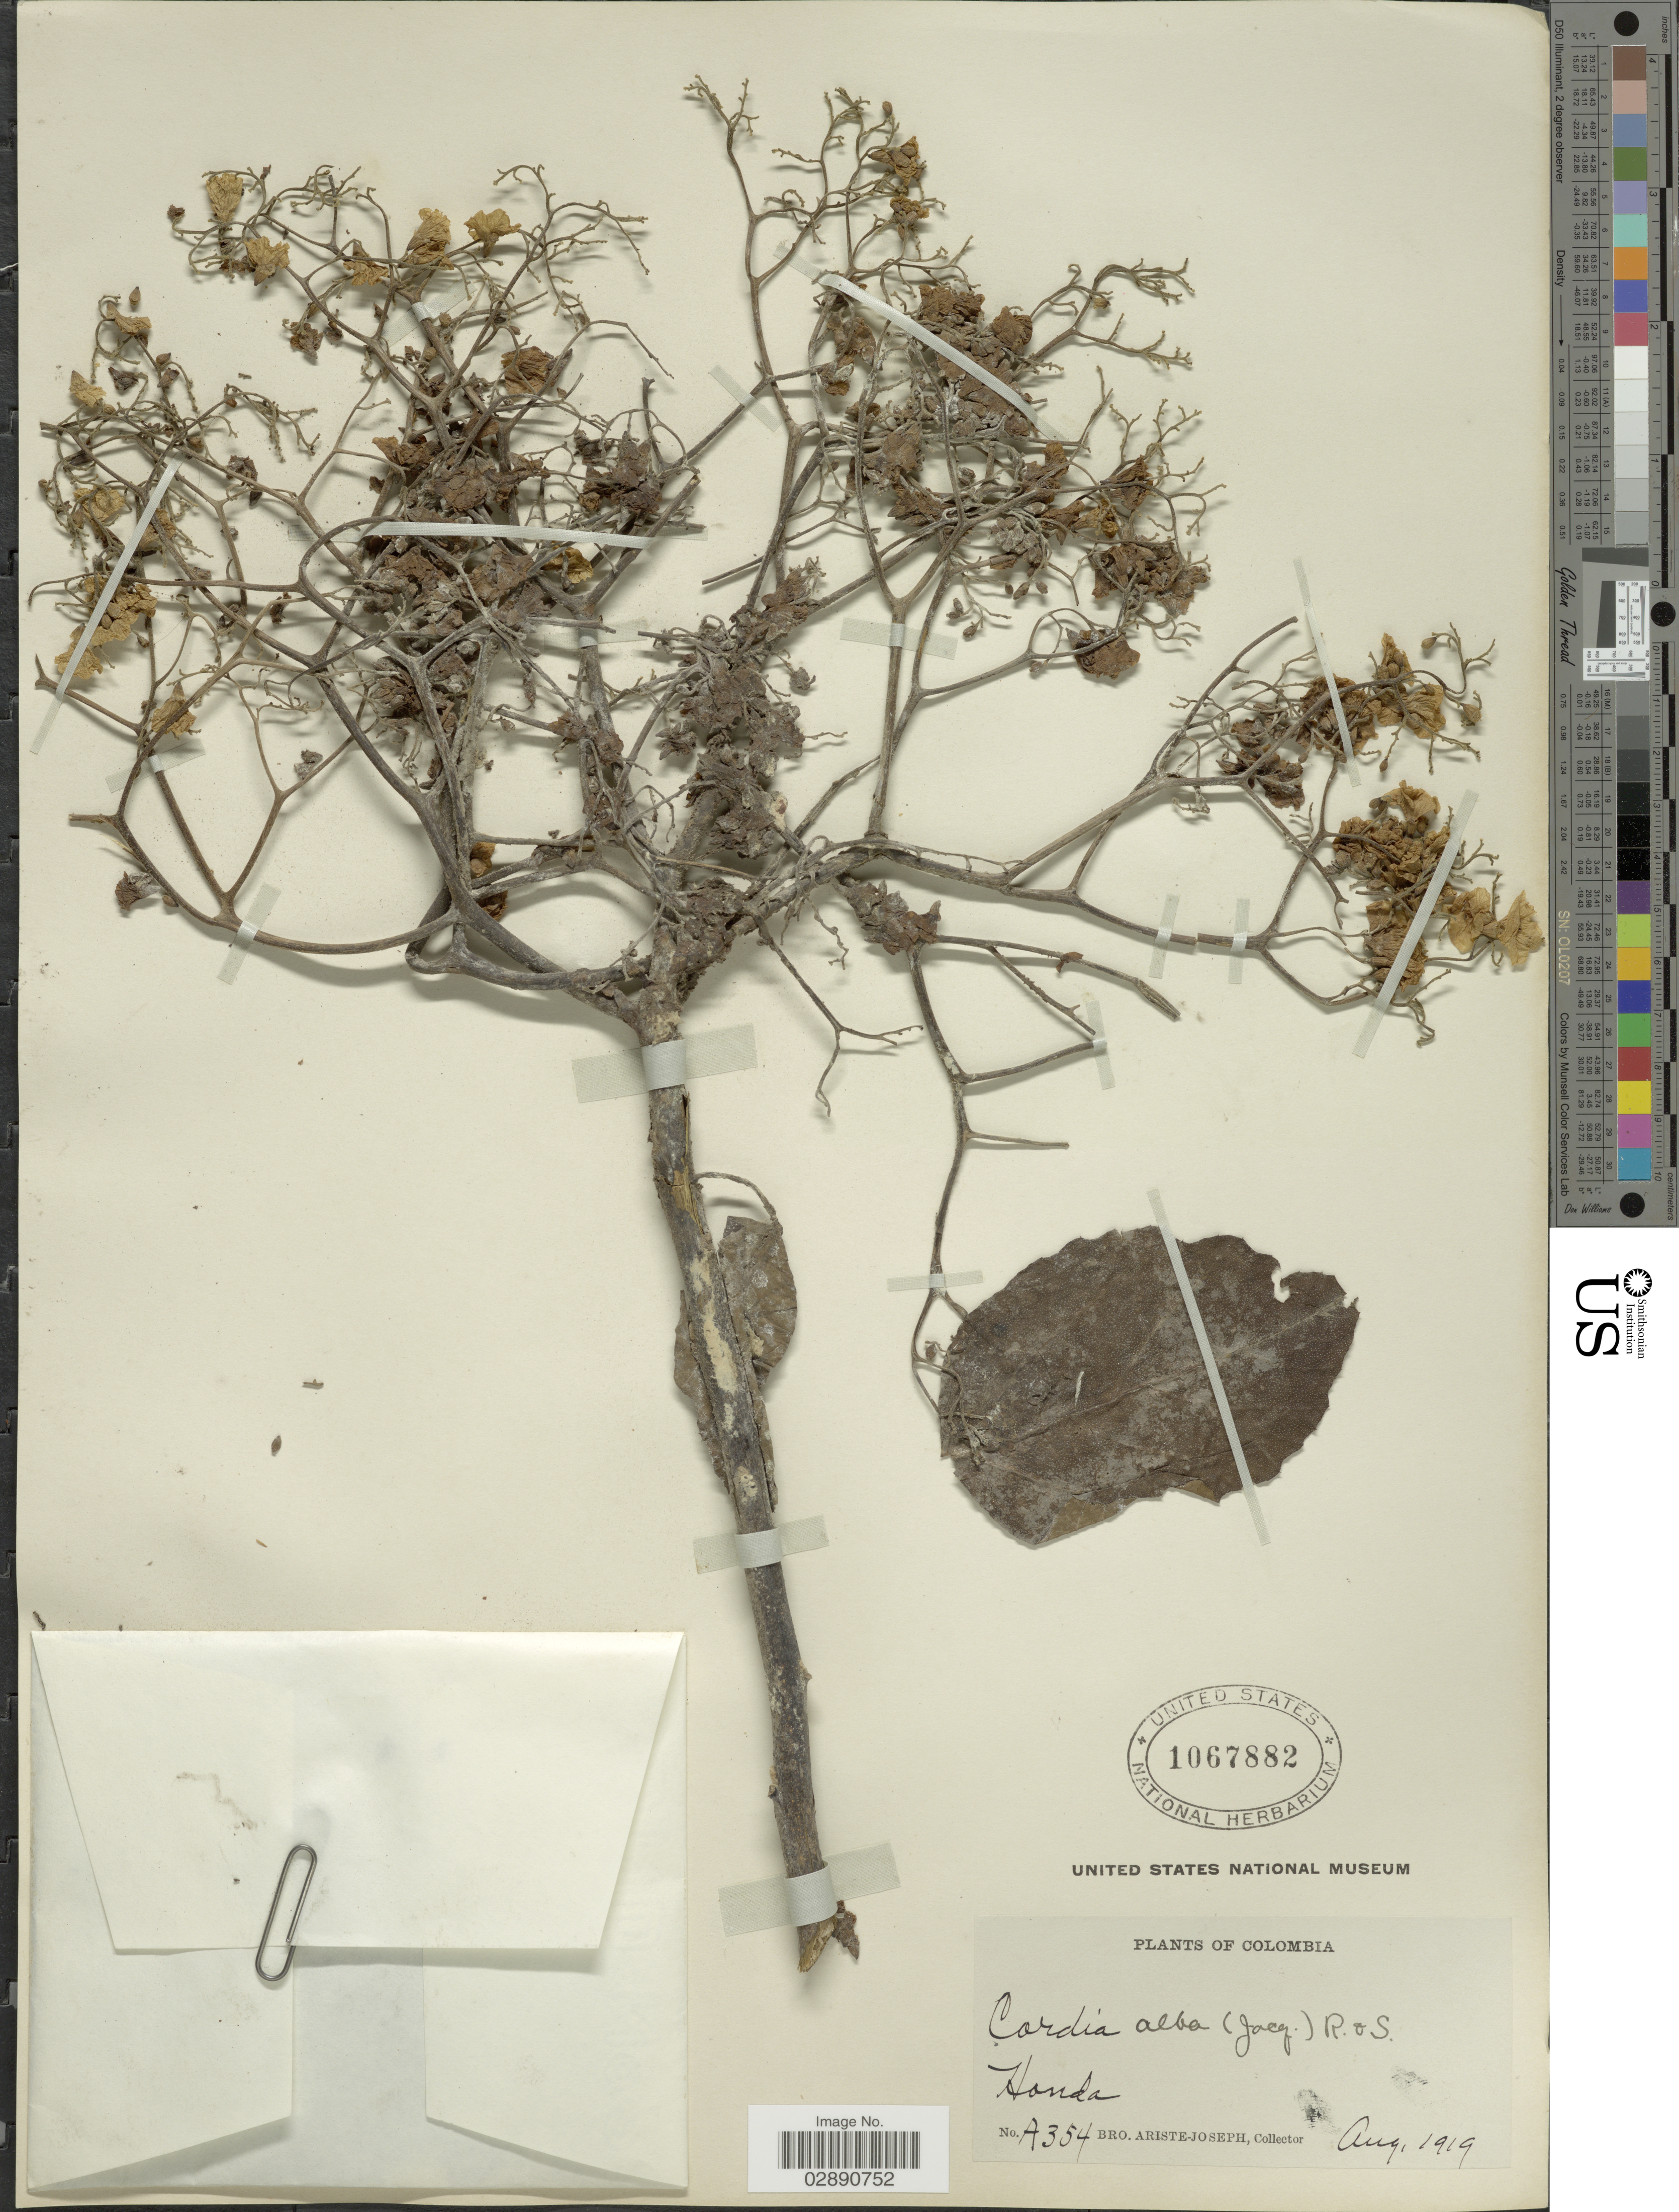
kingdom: Plantae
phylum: Tracheophyta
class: Magnoliopsida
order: Boraginales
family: Cordiaceae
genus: Cordia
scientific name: Cordia dentata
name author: Poir.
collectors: Bro. Ariste-Joseph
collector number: A354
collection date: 1919-08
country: Colombia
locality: Honda.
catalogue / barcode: US 1067882